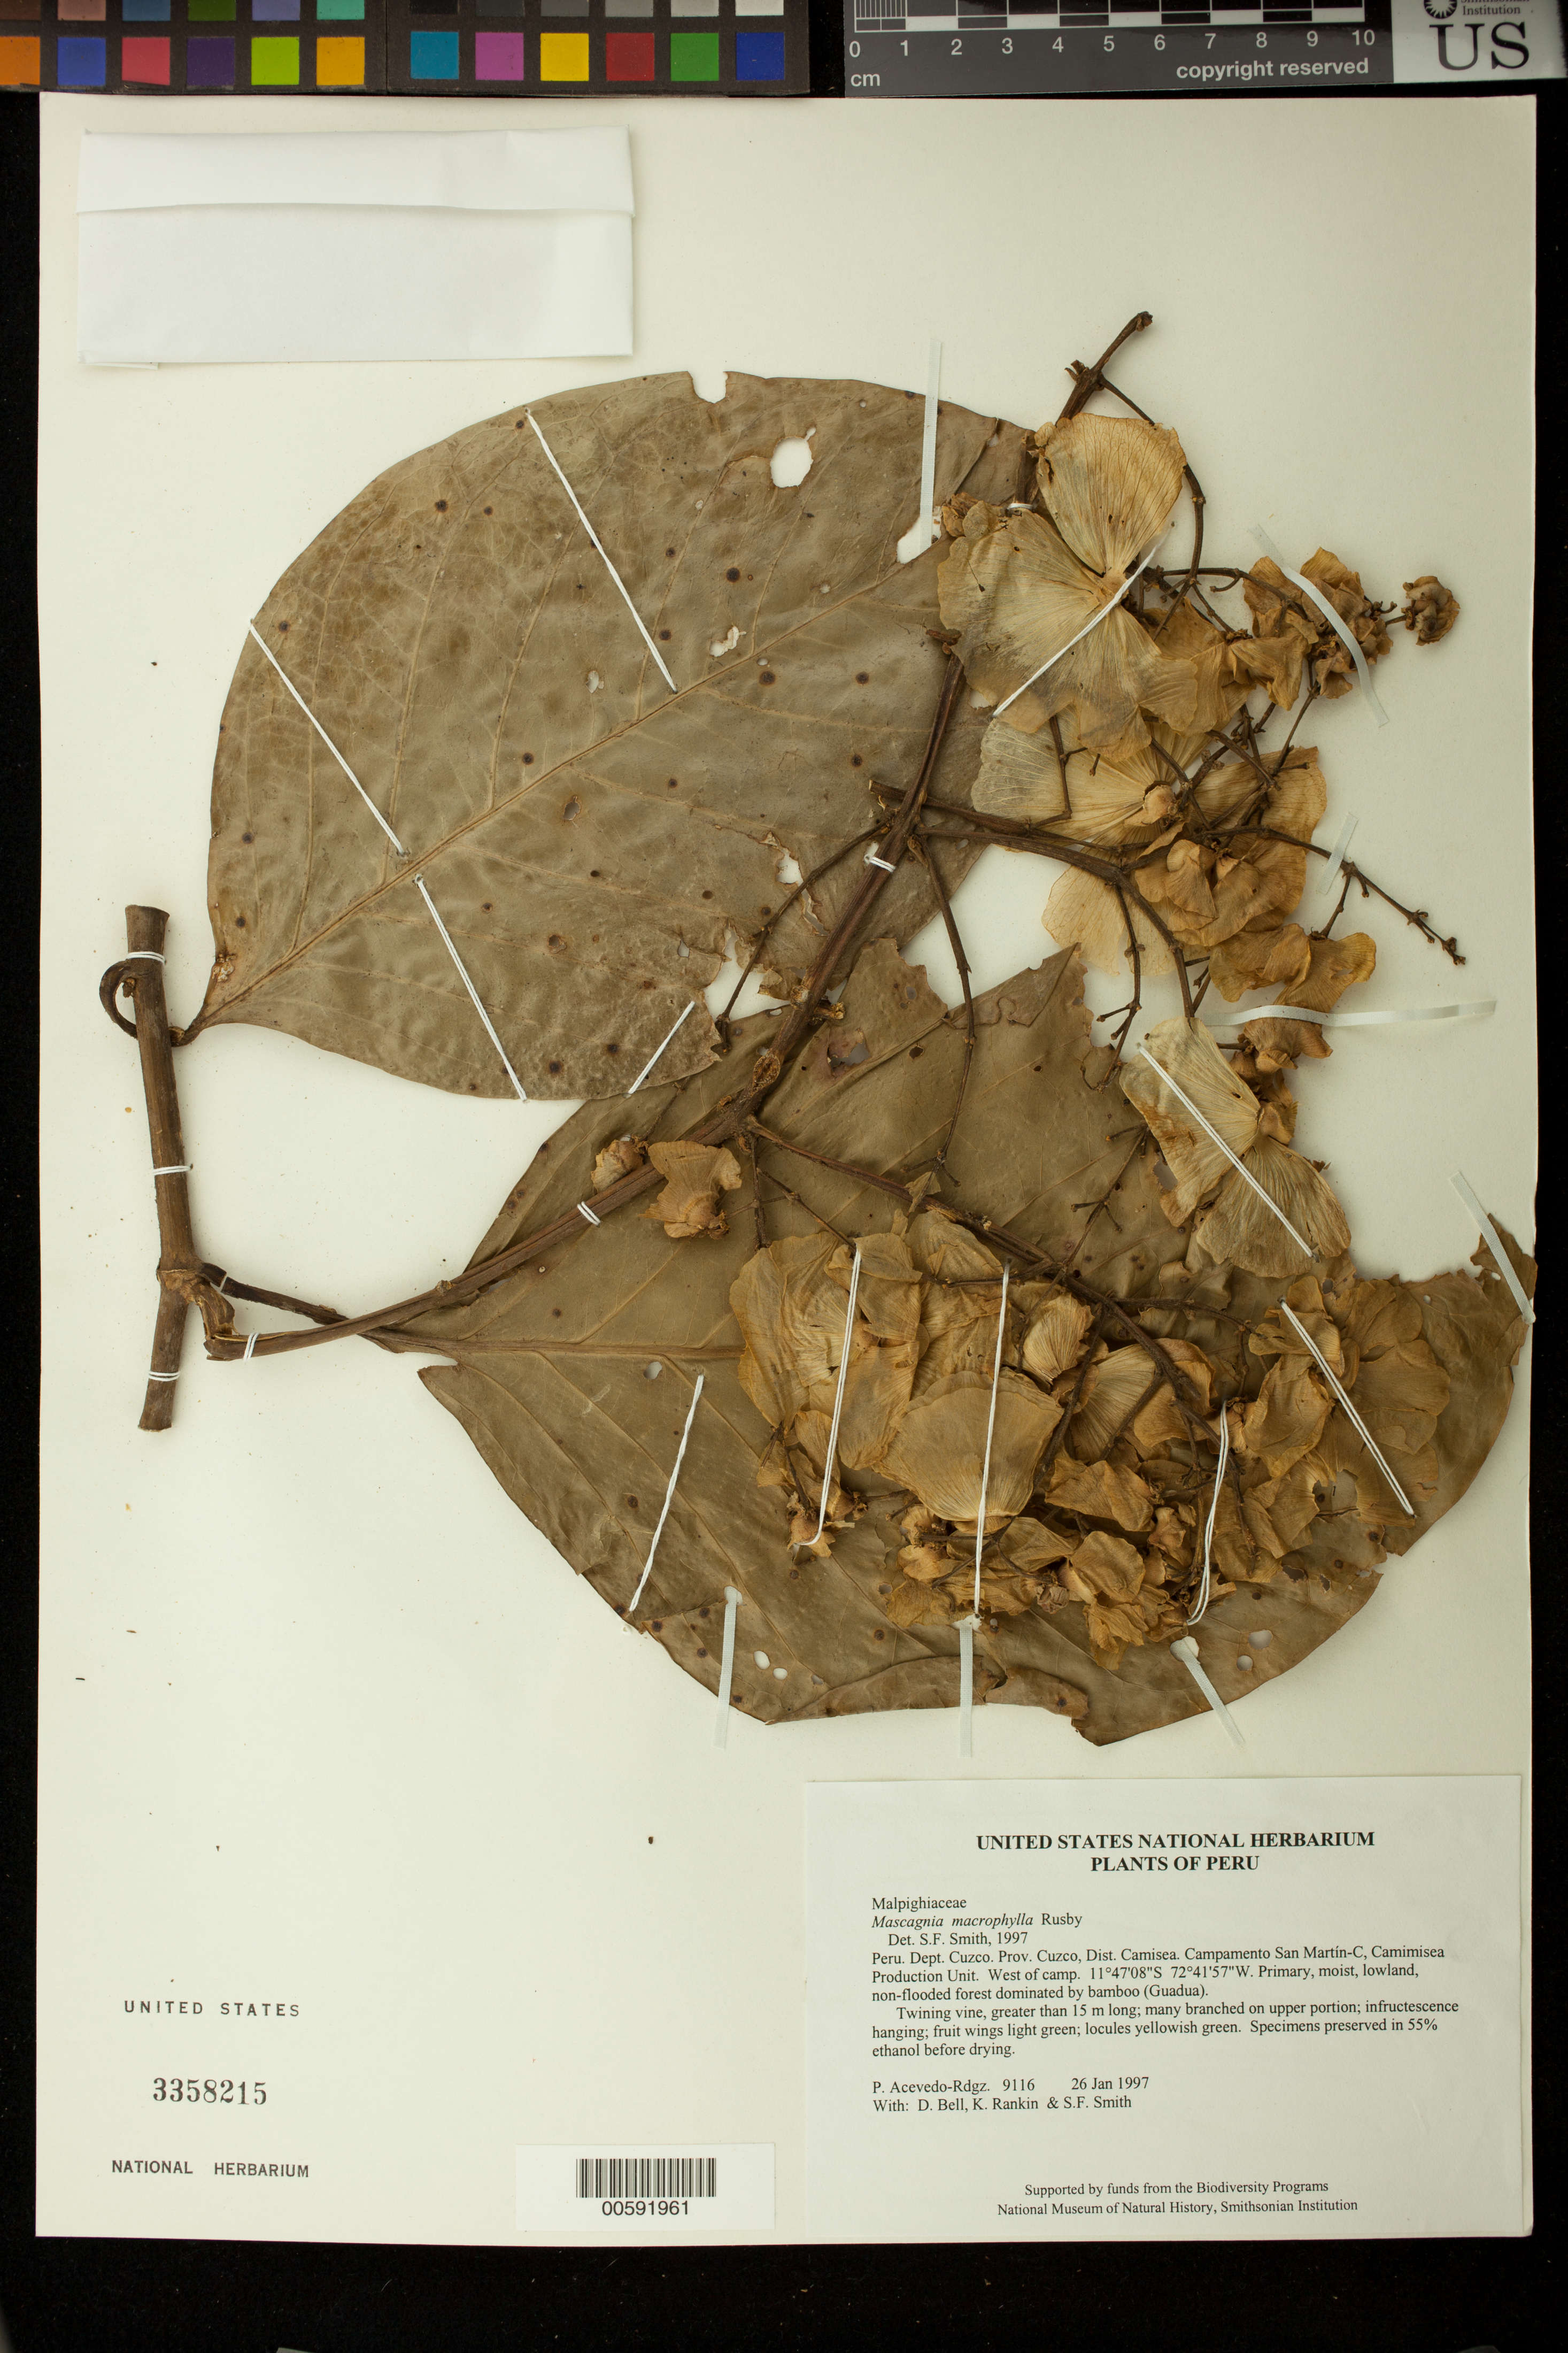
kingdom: Plantae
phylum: Tracheophyta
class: Magnoliopsida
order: Malpighiales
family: Malpighiaceae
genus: Adelphia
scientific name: Adelphia macrophylla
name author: (Rusby) W.R. Anderson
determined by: Anderson, W. R., (MICH), University of Michigan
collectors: P. Acevedo-Rodr., D. A. Bell, K. B. Rankin & S.F. Smith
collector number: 9116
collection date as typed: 26 Jan 1997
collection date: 1997-01-26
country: Peru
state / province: Cusco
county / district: Cusco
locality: Districto Camisea, Campamento San Martín-C, Camimisea Production Unit. West of camp.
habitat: Primary, moist, lowland, non-flooded forest dominated by bamboo (Guadua).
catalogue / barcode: US 3358215